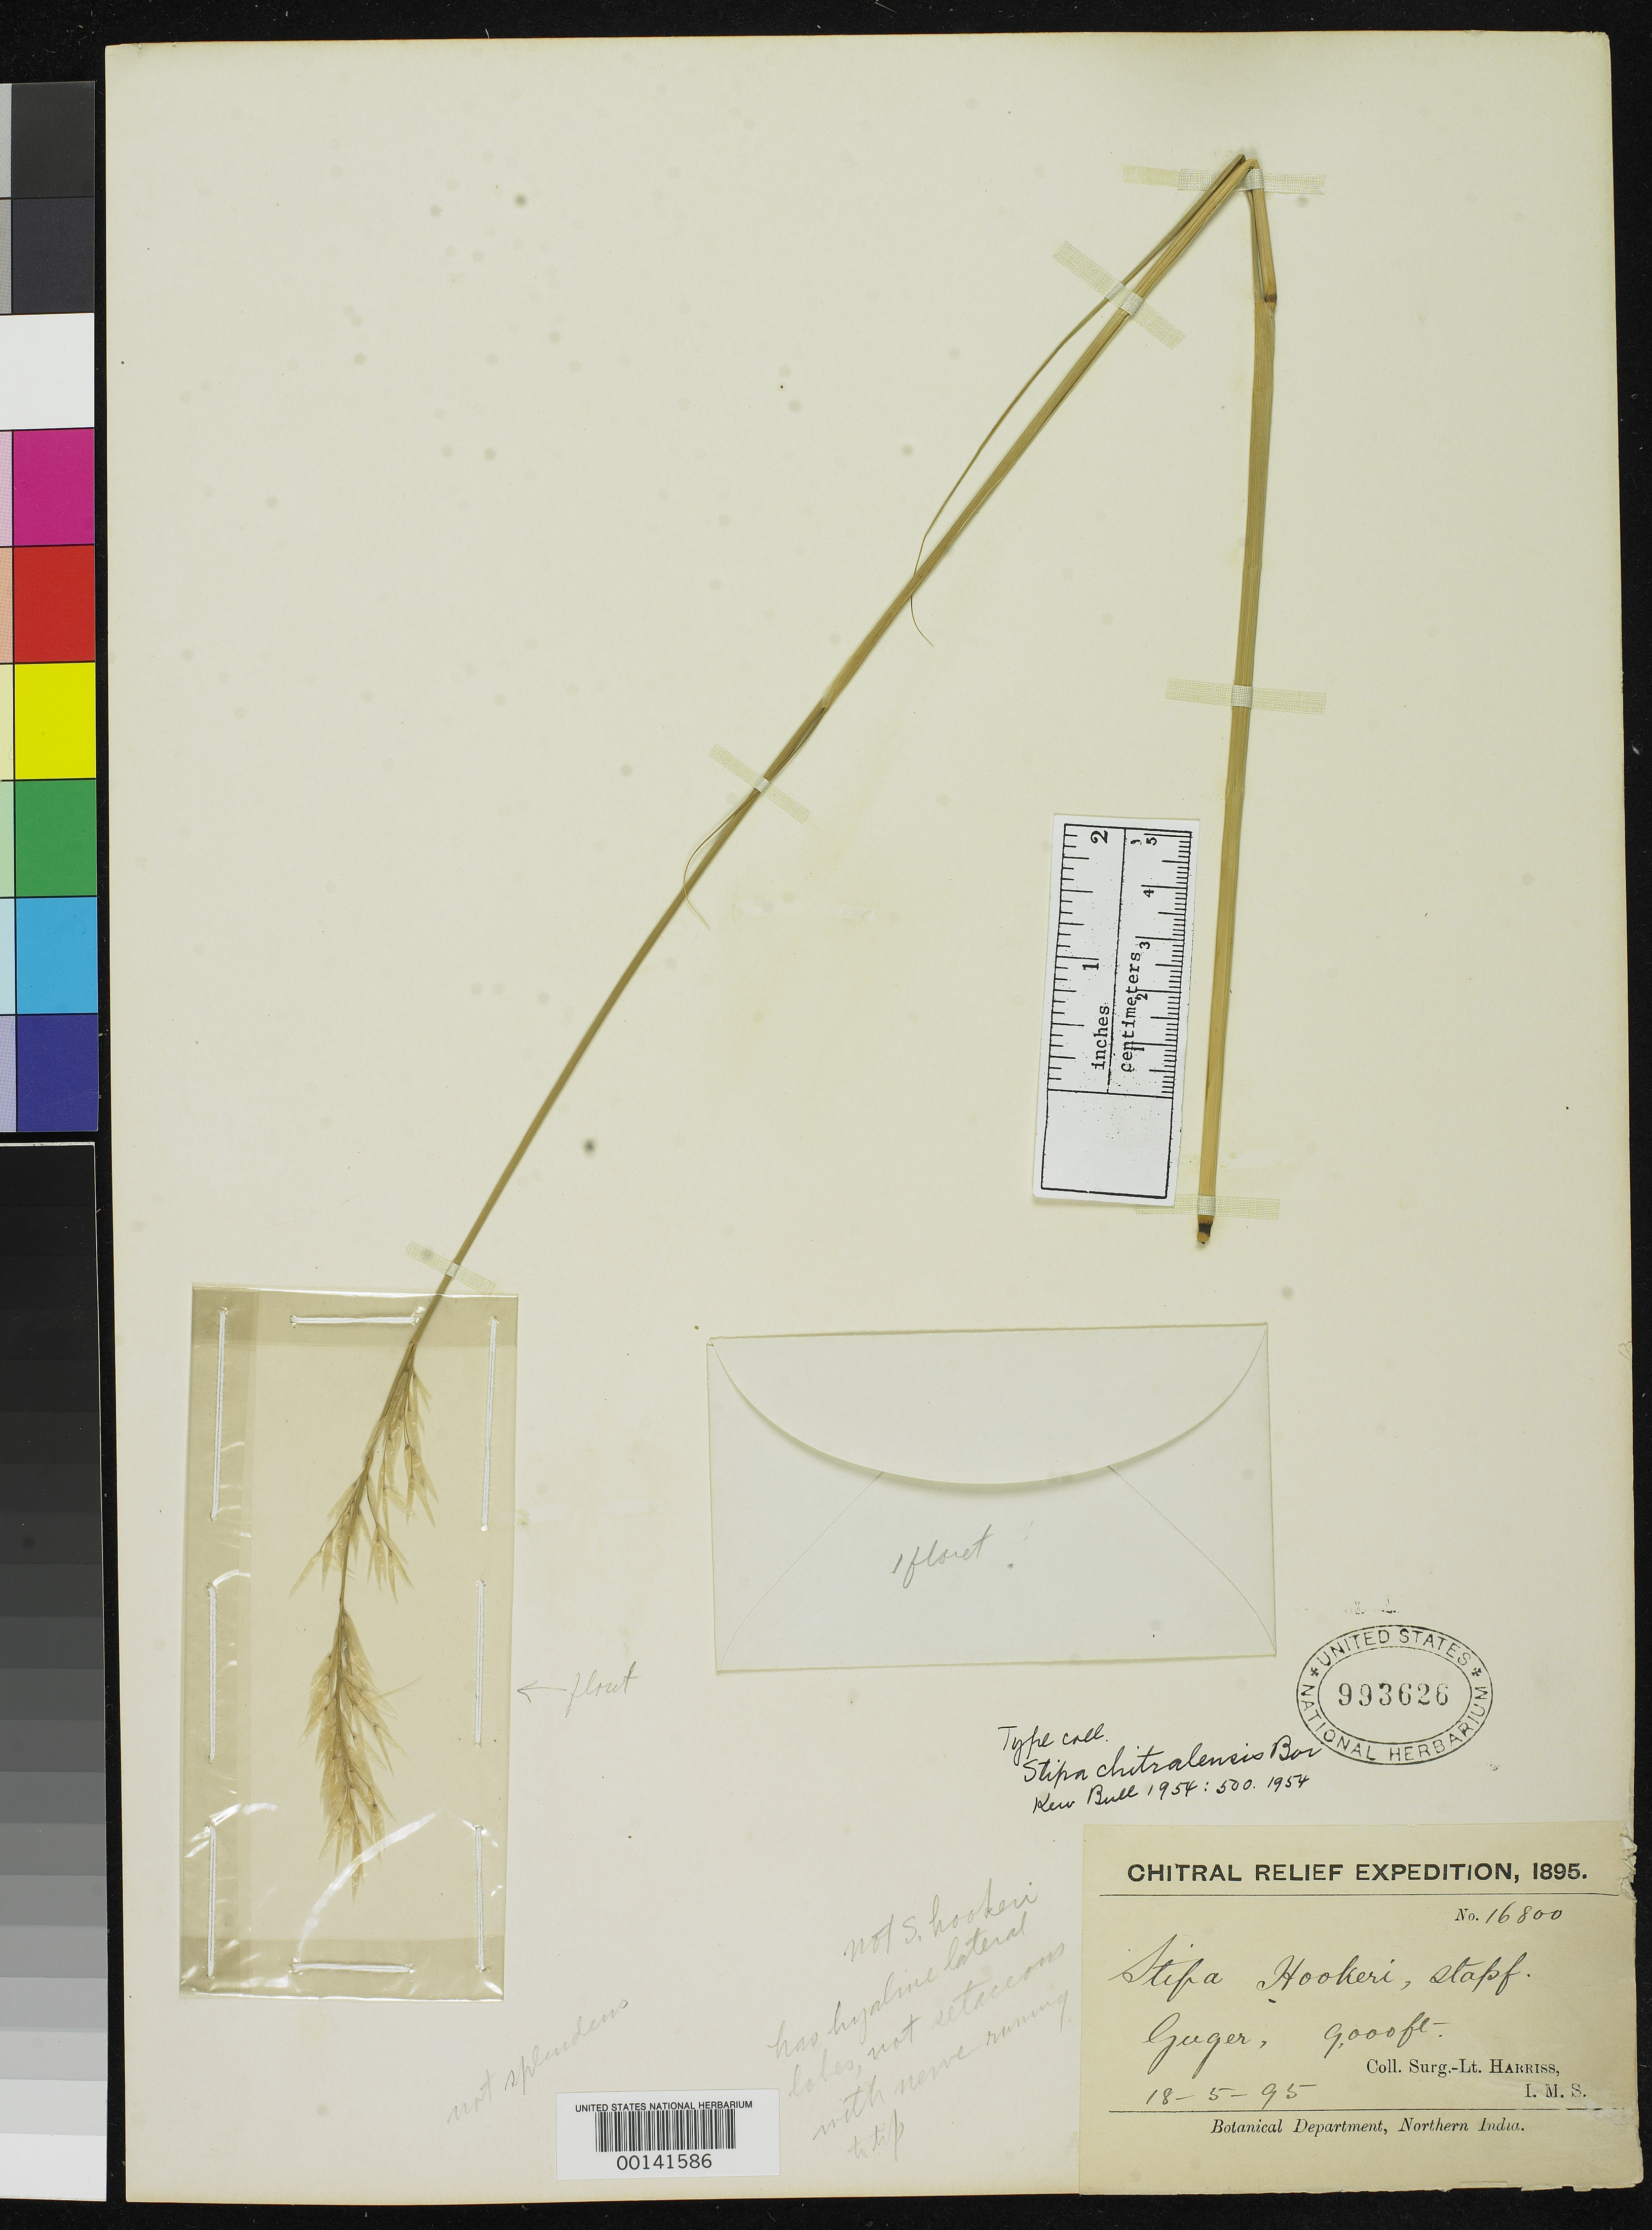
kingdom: Plantae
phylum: Tracheophyta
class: Liliopsida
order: Poales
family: Poaceae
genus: Stipa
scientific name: Stipa chitralensis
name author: Bor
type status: Isotype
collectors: S. A. Harris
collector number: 16800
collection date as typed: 18 May 1895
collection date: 1895-05-18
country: Pakistan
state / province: Punjab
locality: Chitral Relief Expedition, Guger.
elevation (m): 2743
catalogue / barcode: US 993626